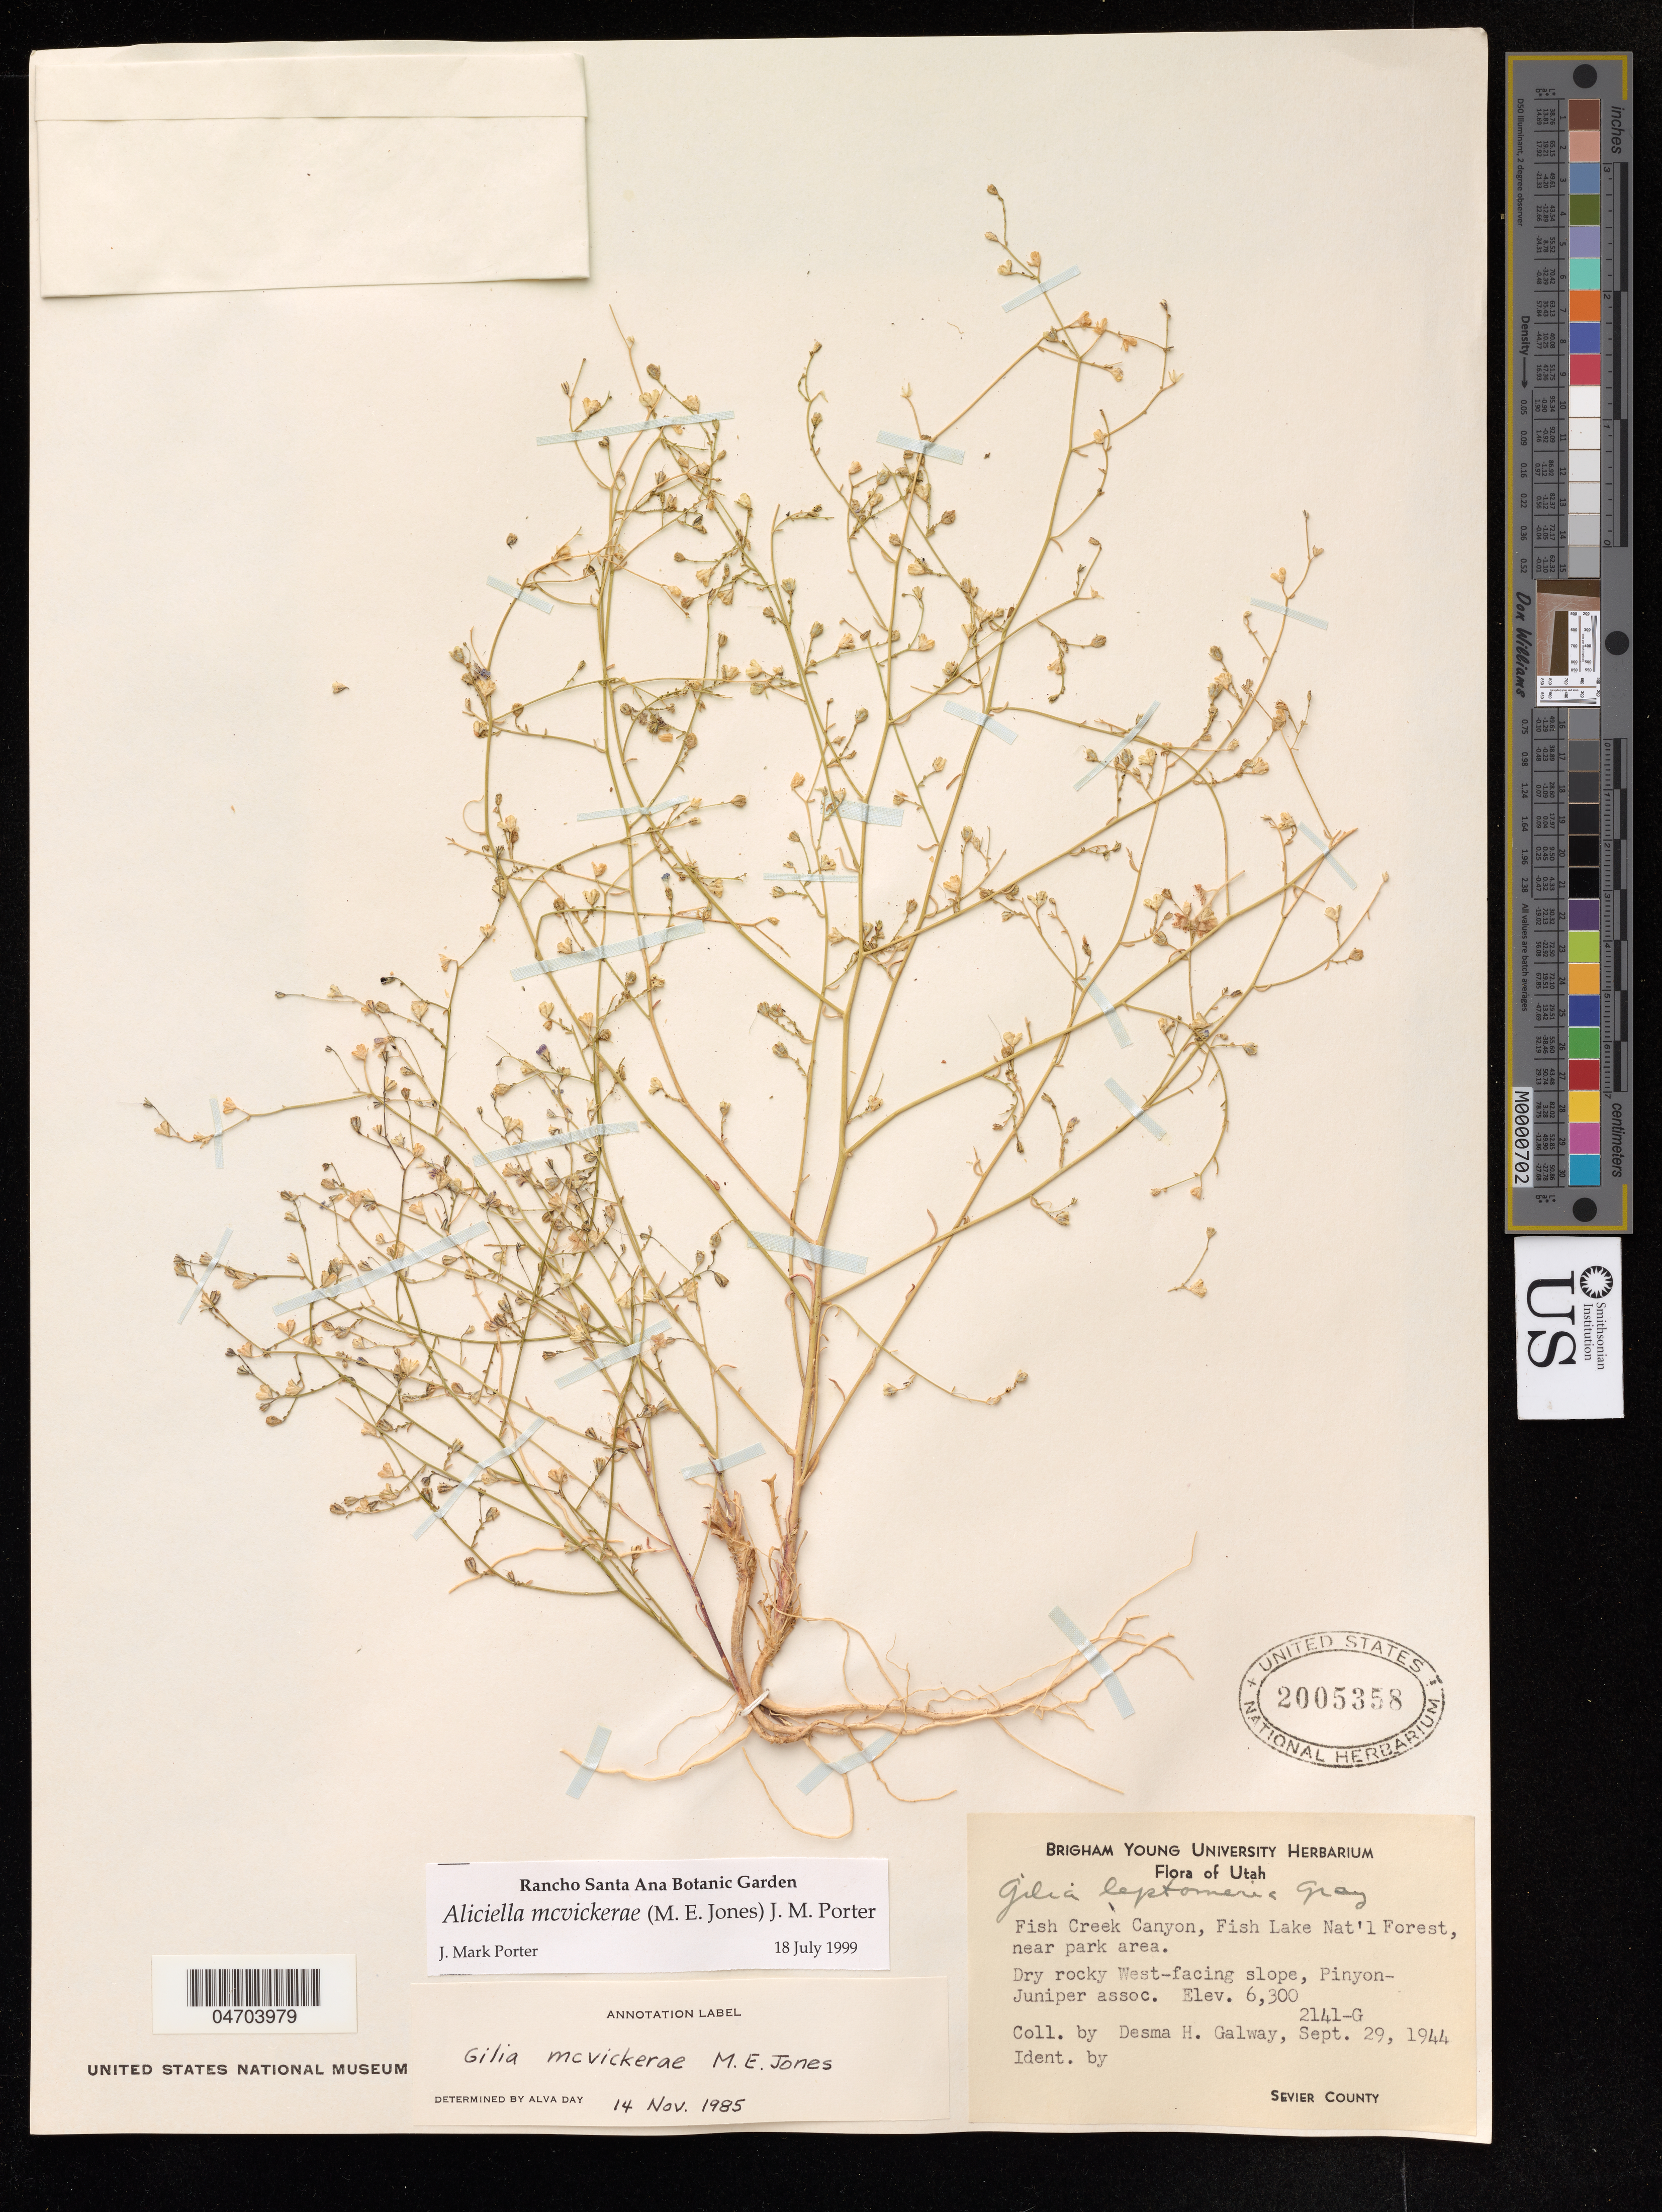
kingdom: Plantae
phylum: Tracheophyta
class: Magnoliopsida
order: Ericales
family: Polemoniaceae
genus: Aliciella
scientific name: Aliciella mcvickerae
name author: (M.E. Jones) J.M. Porter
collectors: D. Galway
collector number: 2141-G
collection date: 1944-09-29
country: United States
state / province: Utah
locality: Fish Creek Canyon, Fish Lake Nat'l Forest, near park area.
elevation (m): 6300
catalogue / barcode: US 2005358